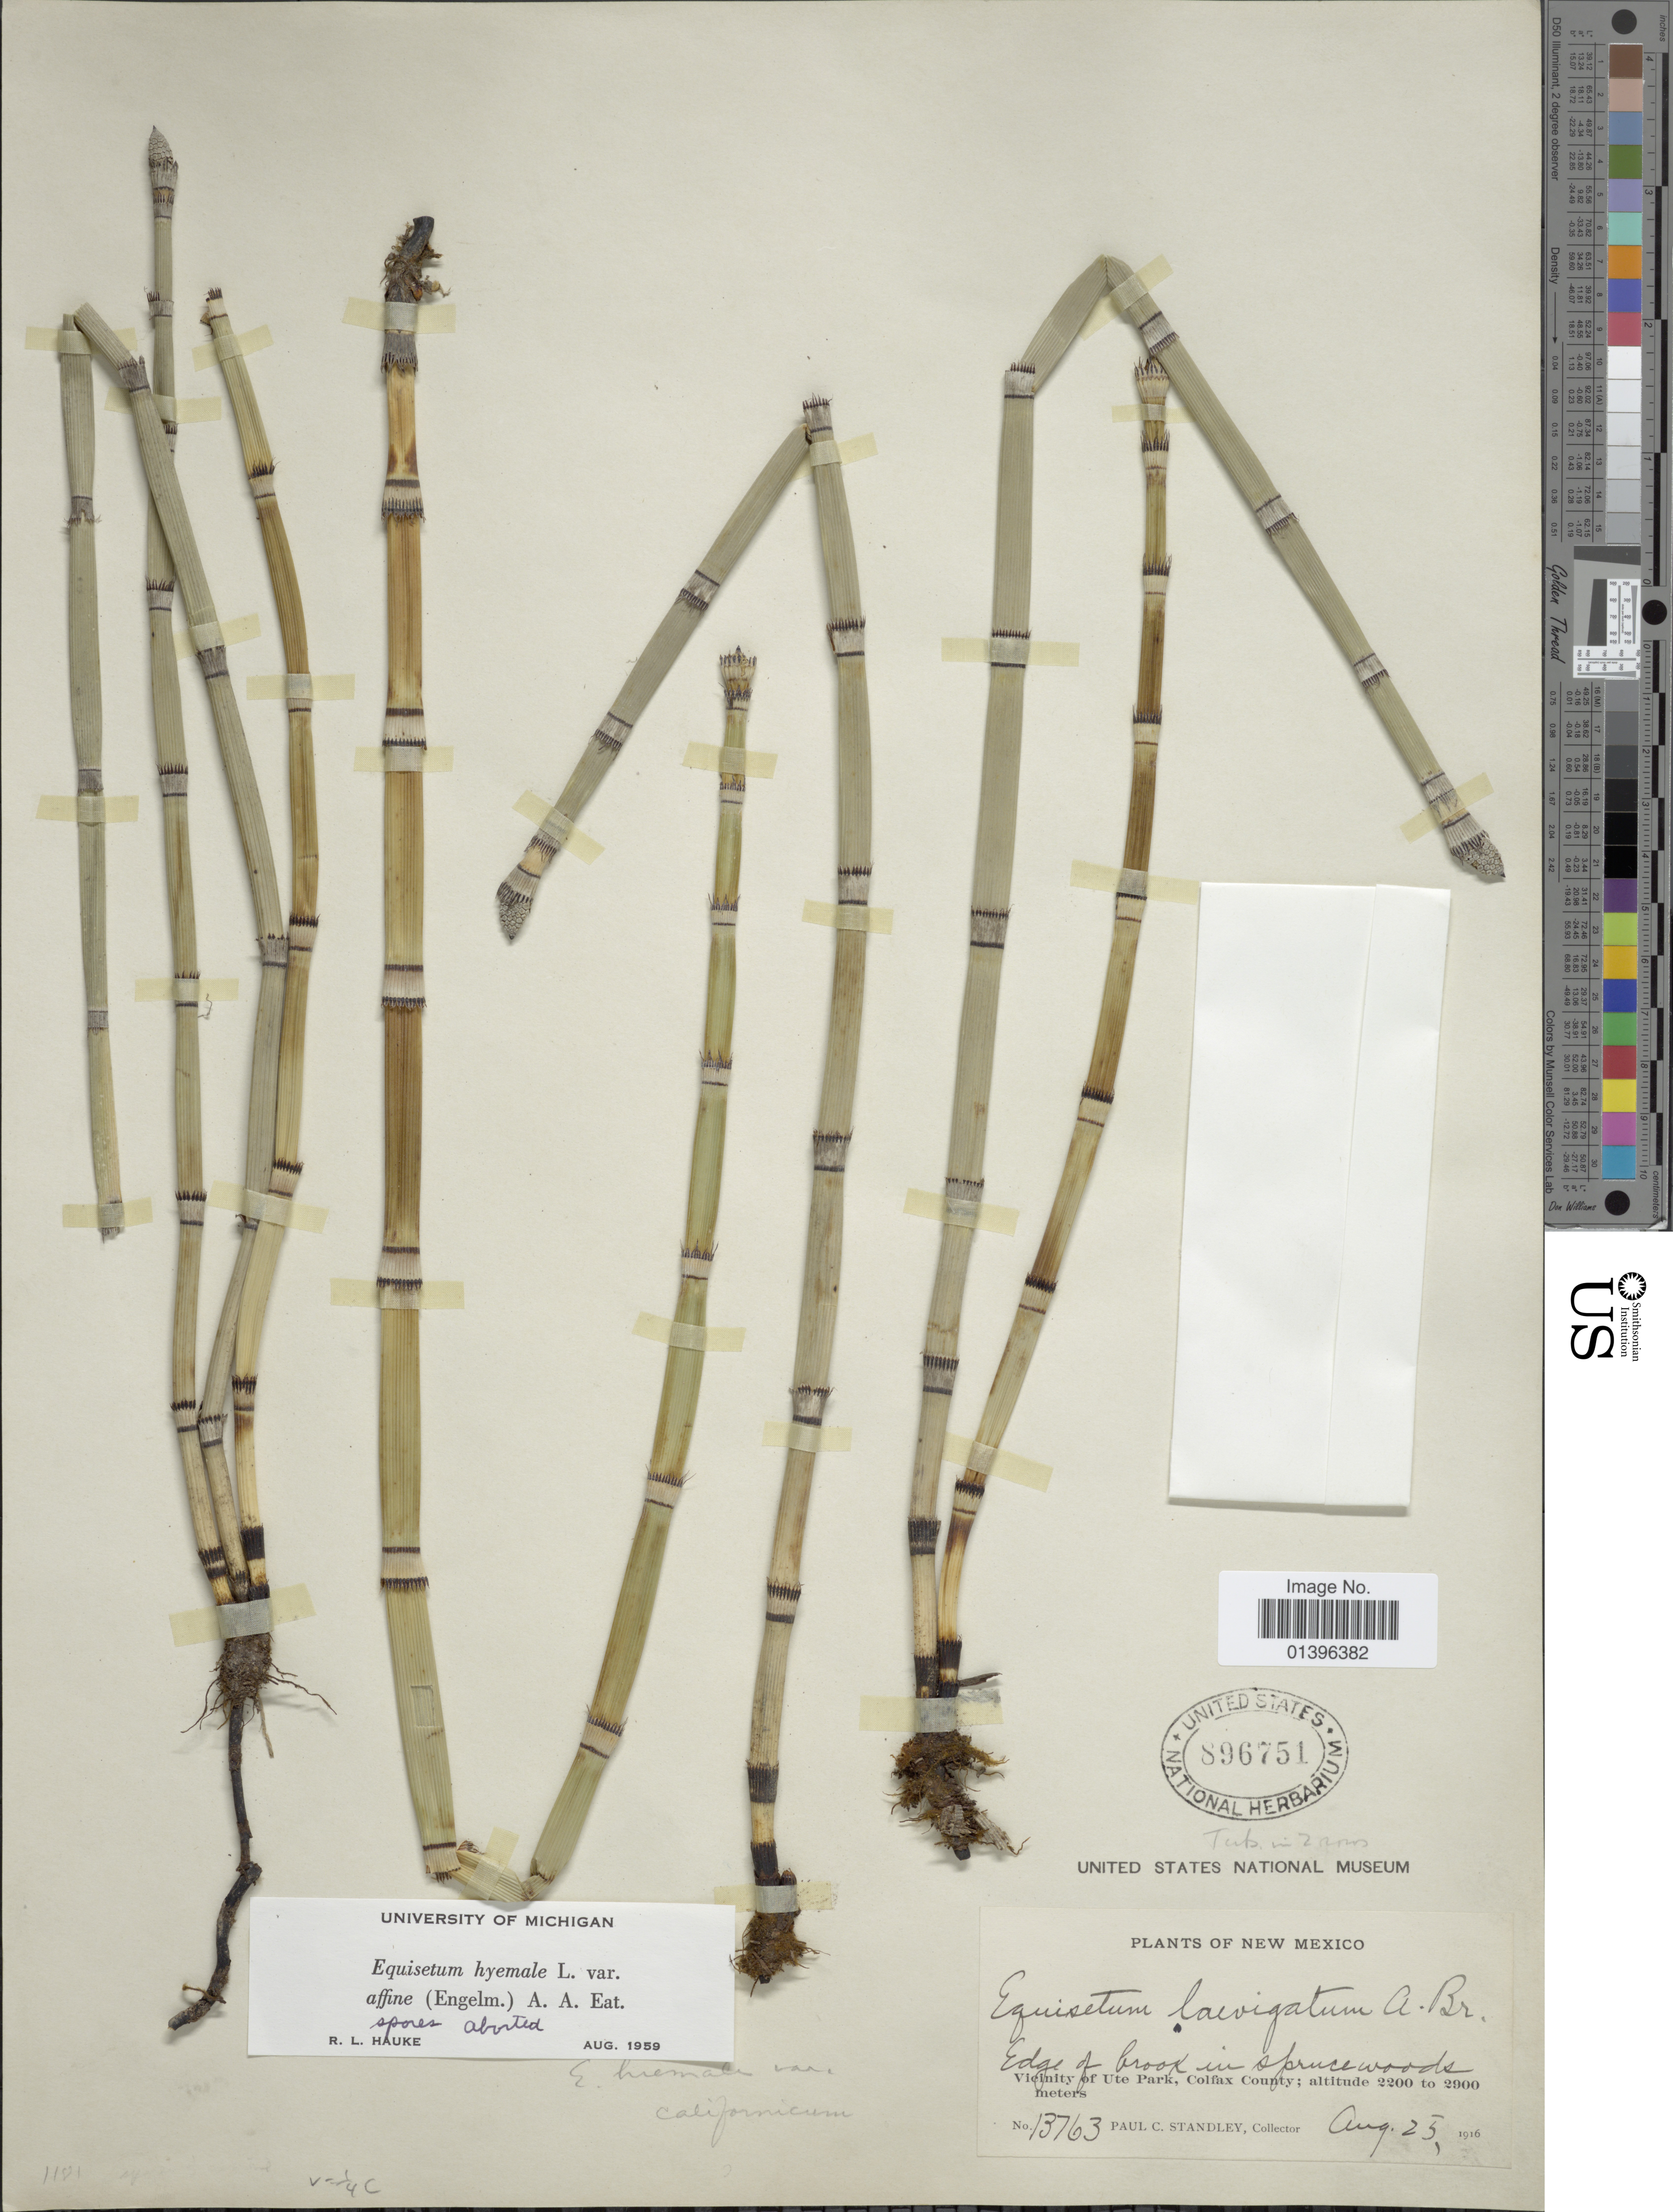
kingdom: Plantae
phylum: Tracheophyta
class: Polypodiopsida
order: Equisetales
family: Equisetaceae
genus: Equisetum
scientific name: Equisetum hyemale var. affine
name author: (Engelm.) A.A. Eaton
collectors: P. C. Standley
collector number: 13763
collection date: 1916-08-25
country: United States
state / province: New Mexico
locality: Vicinity of Ute Park, Colfax County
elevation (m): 2200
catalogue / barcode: US 896751